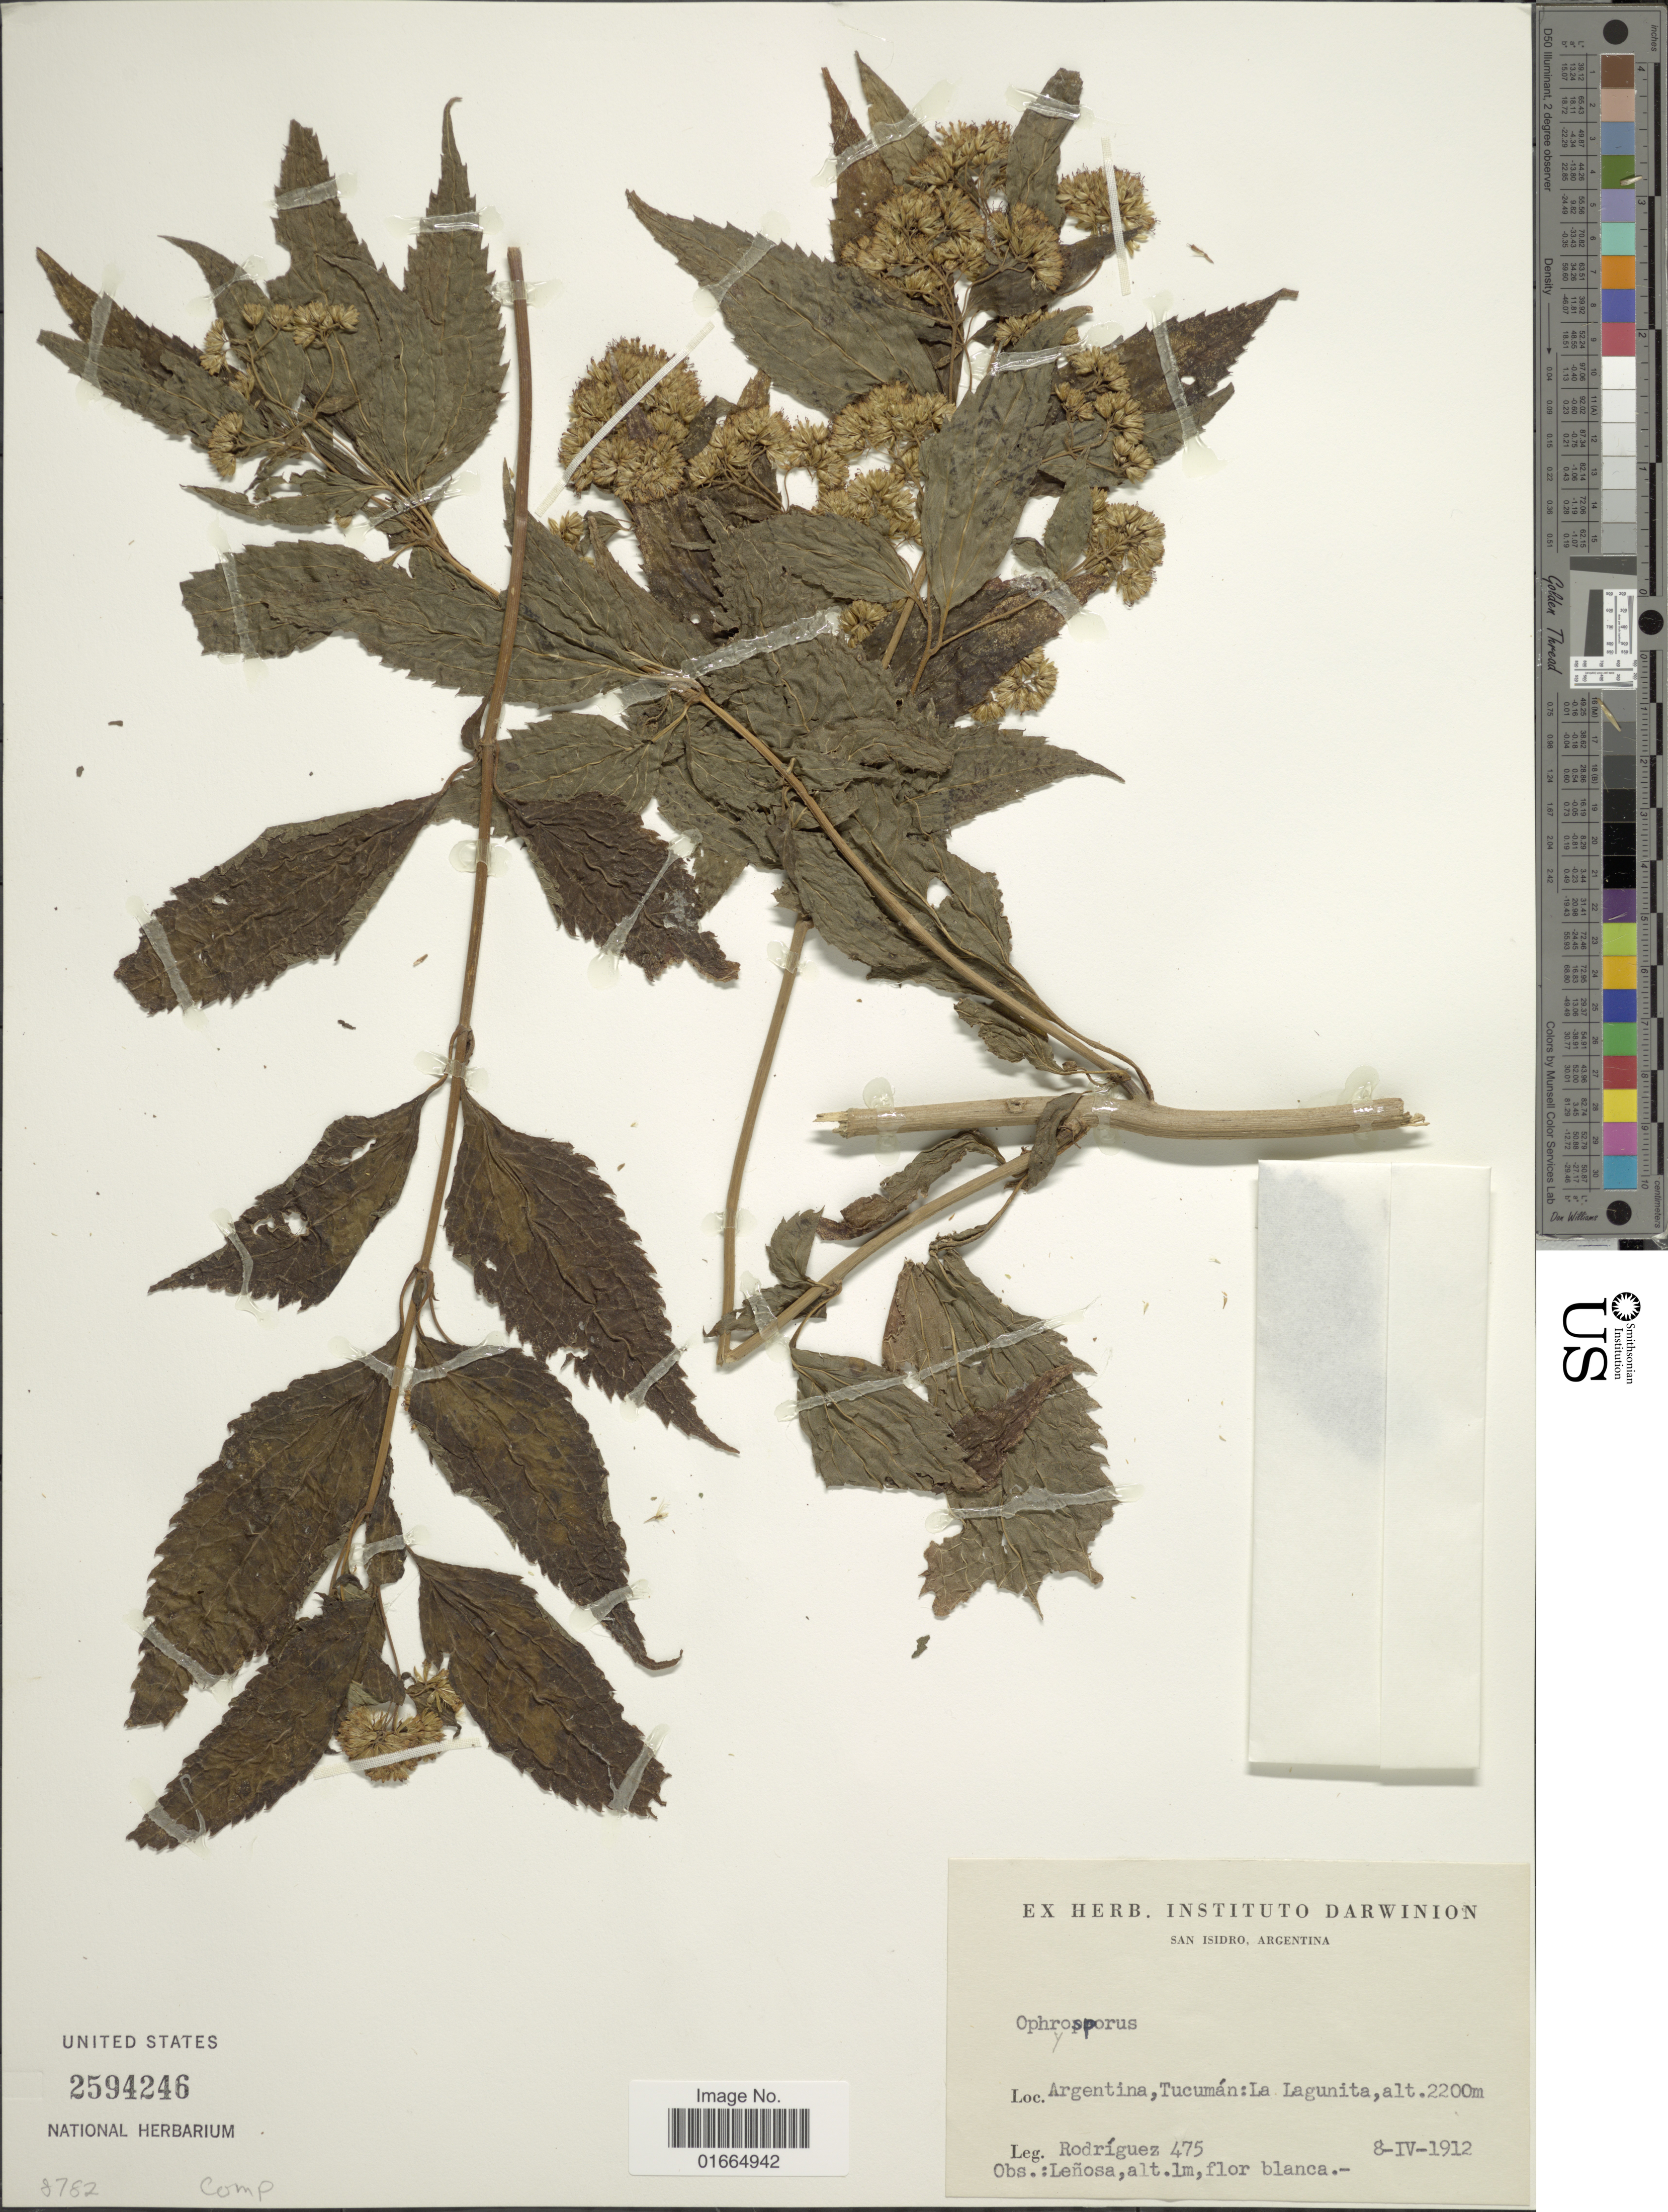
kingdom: Plantae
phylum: Tracheophyta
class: Magnoliopsida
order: Asterales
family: Asteraceae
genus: Ophryosporus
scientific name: Ophryosporus sp.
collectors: Rodriguez, --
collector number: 475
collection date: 1912-04-08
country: Argentina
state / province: Tucuman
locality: Argentina, Tucumán: La Lagunita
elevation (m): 2200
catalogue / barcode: US 2594246